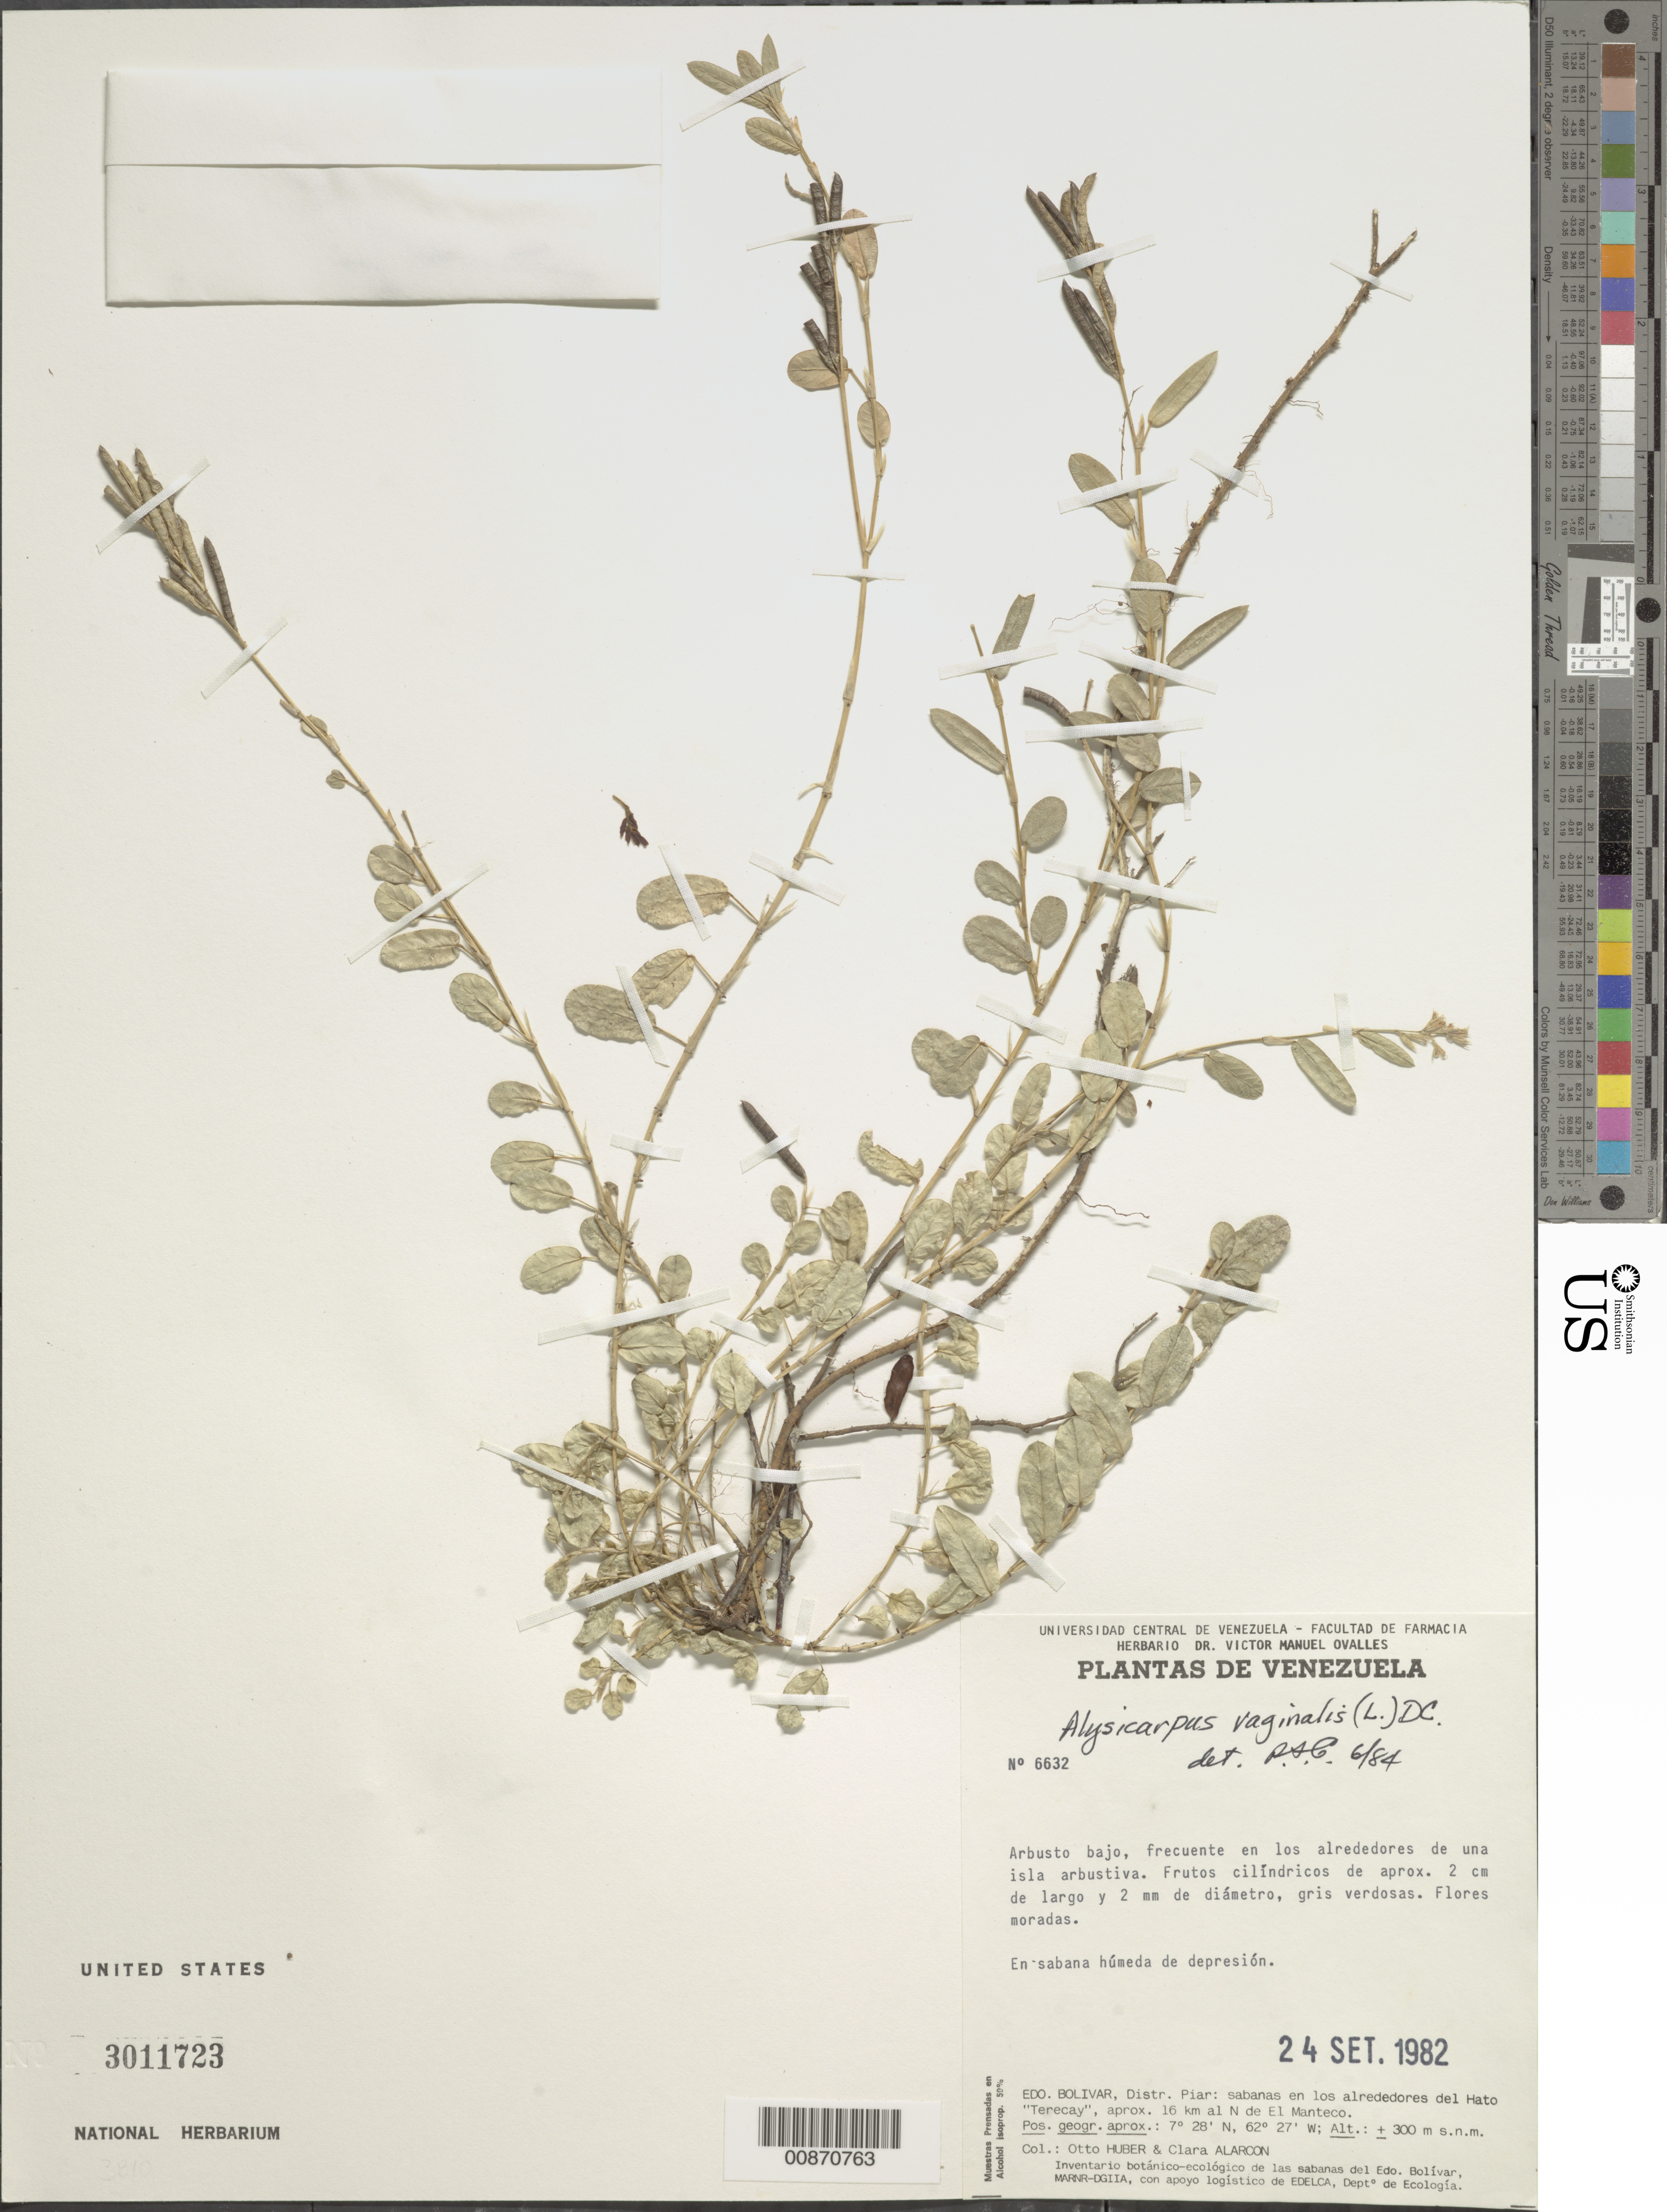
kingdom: Plantae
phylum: Tracheophyta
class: Magnoliopsida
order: Fabales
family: Fabaceae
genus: Alysicarpus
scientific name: Alysicarpus vaginalis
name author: (L.) DC.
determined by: Cowan, R. S.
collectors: O. Huber & C. Alarcon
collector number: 6632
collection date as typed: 24-Sep-82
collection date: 1982-09-24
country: Venezuela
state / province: Bolívar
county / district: Piar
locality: El Manteco, 16 km N de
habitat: Sabana húmeda de depresion; en los alrededores de una isla arbustiva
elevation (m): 300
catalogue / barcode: US 3011723